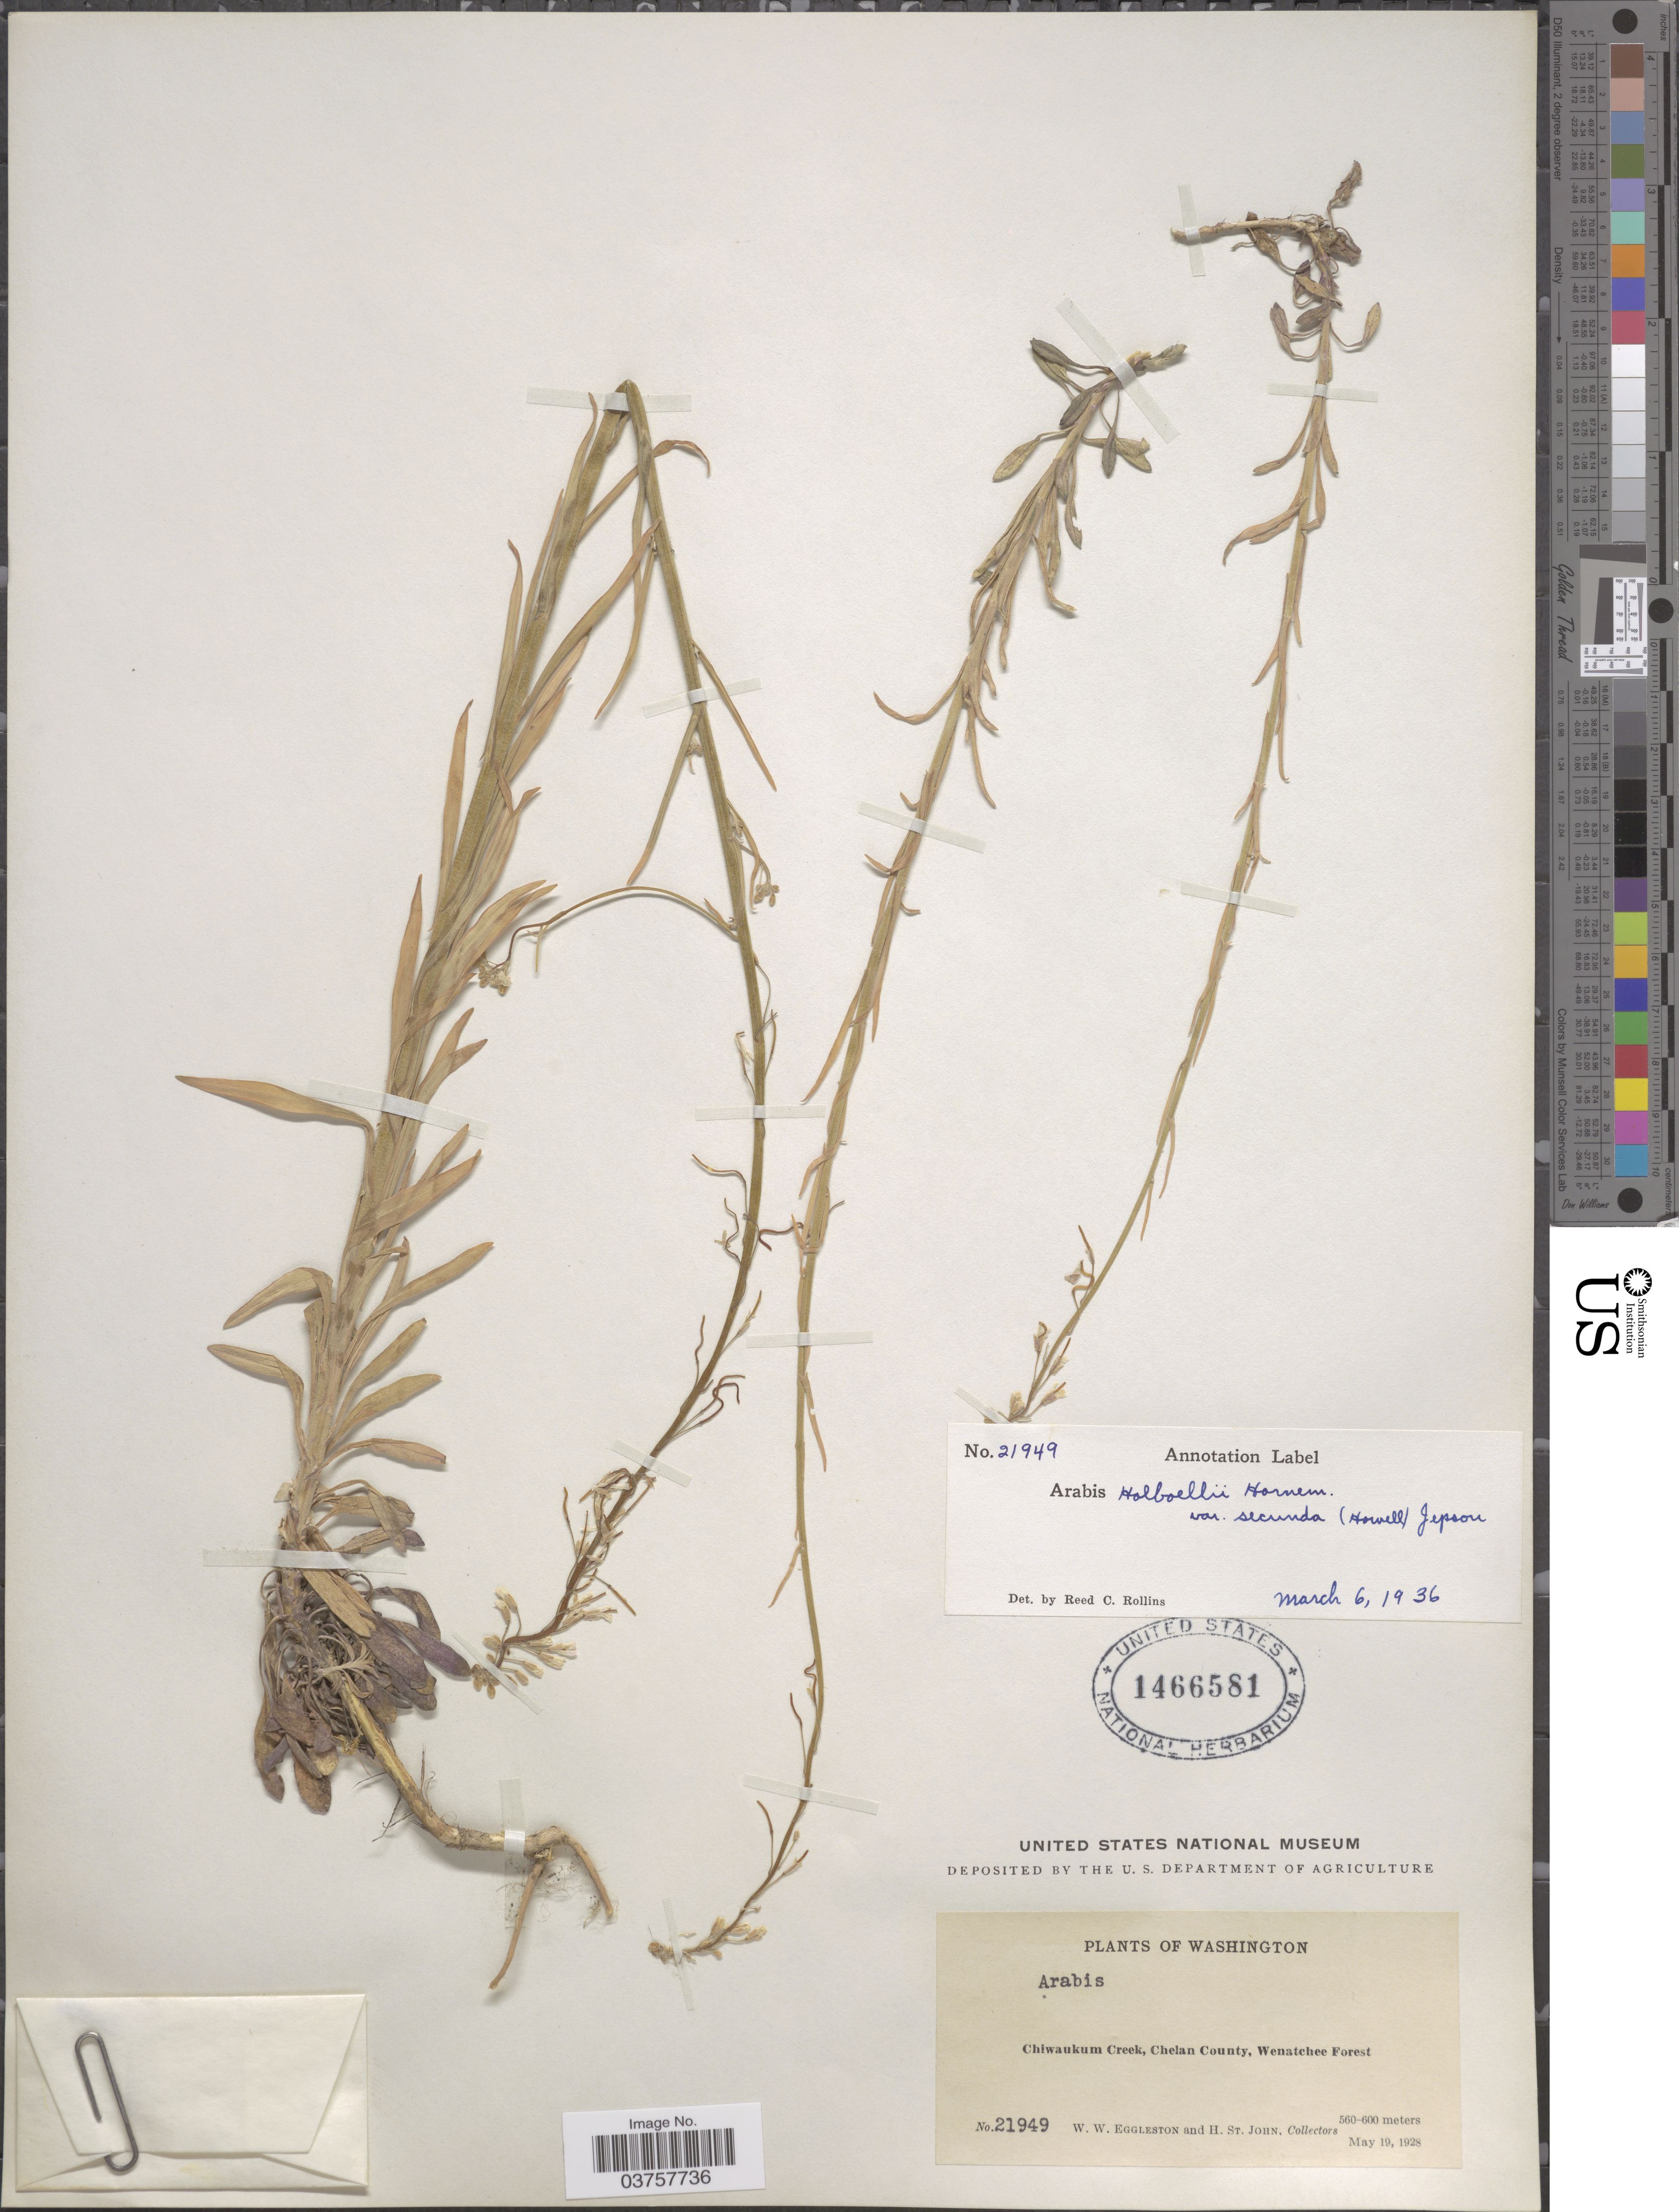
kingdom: Plantae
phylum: Tracheophyta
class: Magnoliopsida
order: Brassicales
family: Brassicaceae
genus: Arabis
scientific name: Arabis holboellii var. retrofracta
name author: Rydb.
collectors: W. W. Eggleston & H. St. John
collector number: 21949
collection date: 1928-05-19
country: United States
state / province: Washington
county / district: Chelan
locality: Chiwaukum Creek, Chelan County, Wenatchee Forest.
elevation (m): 560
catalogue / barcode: US 1466581